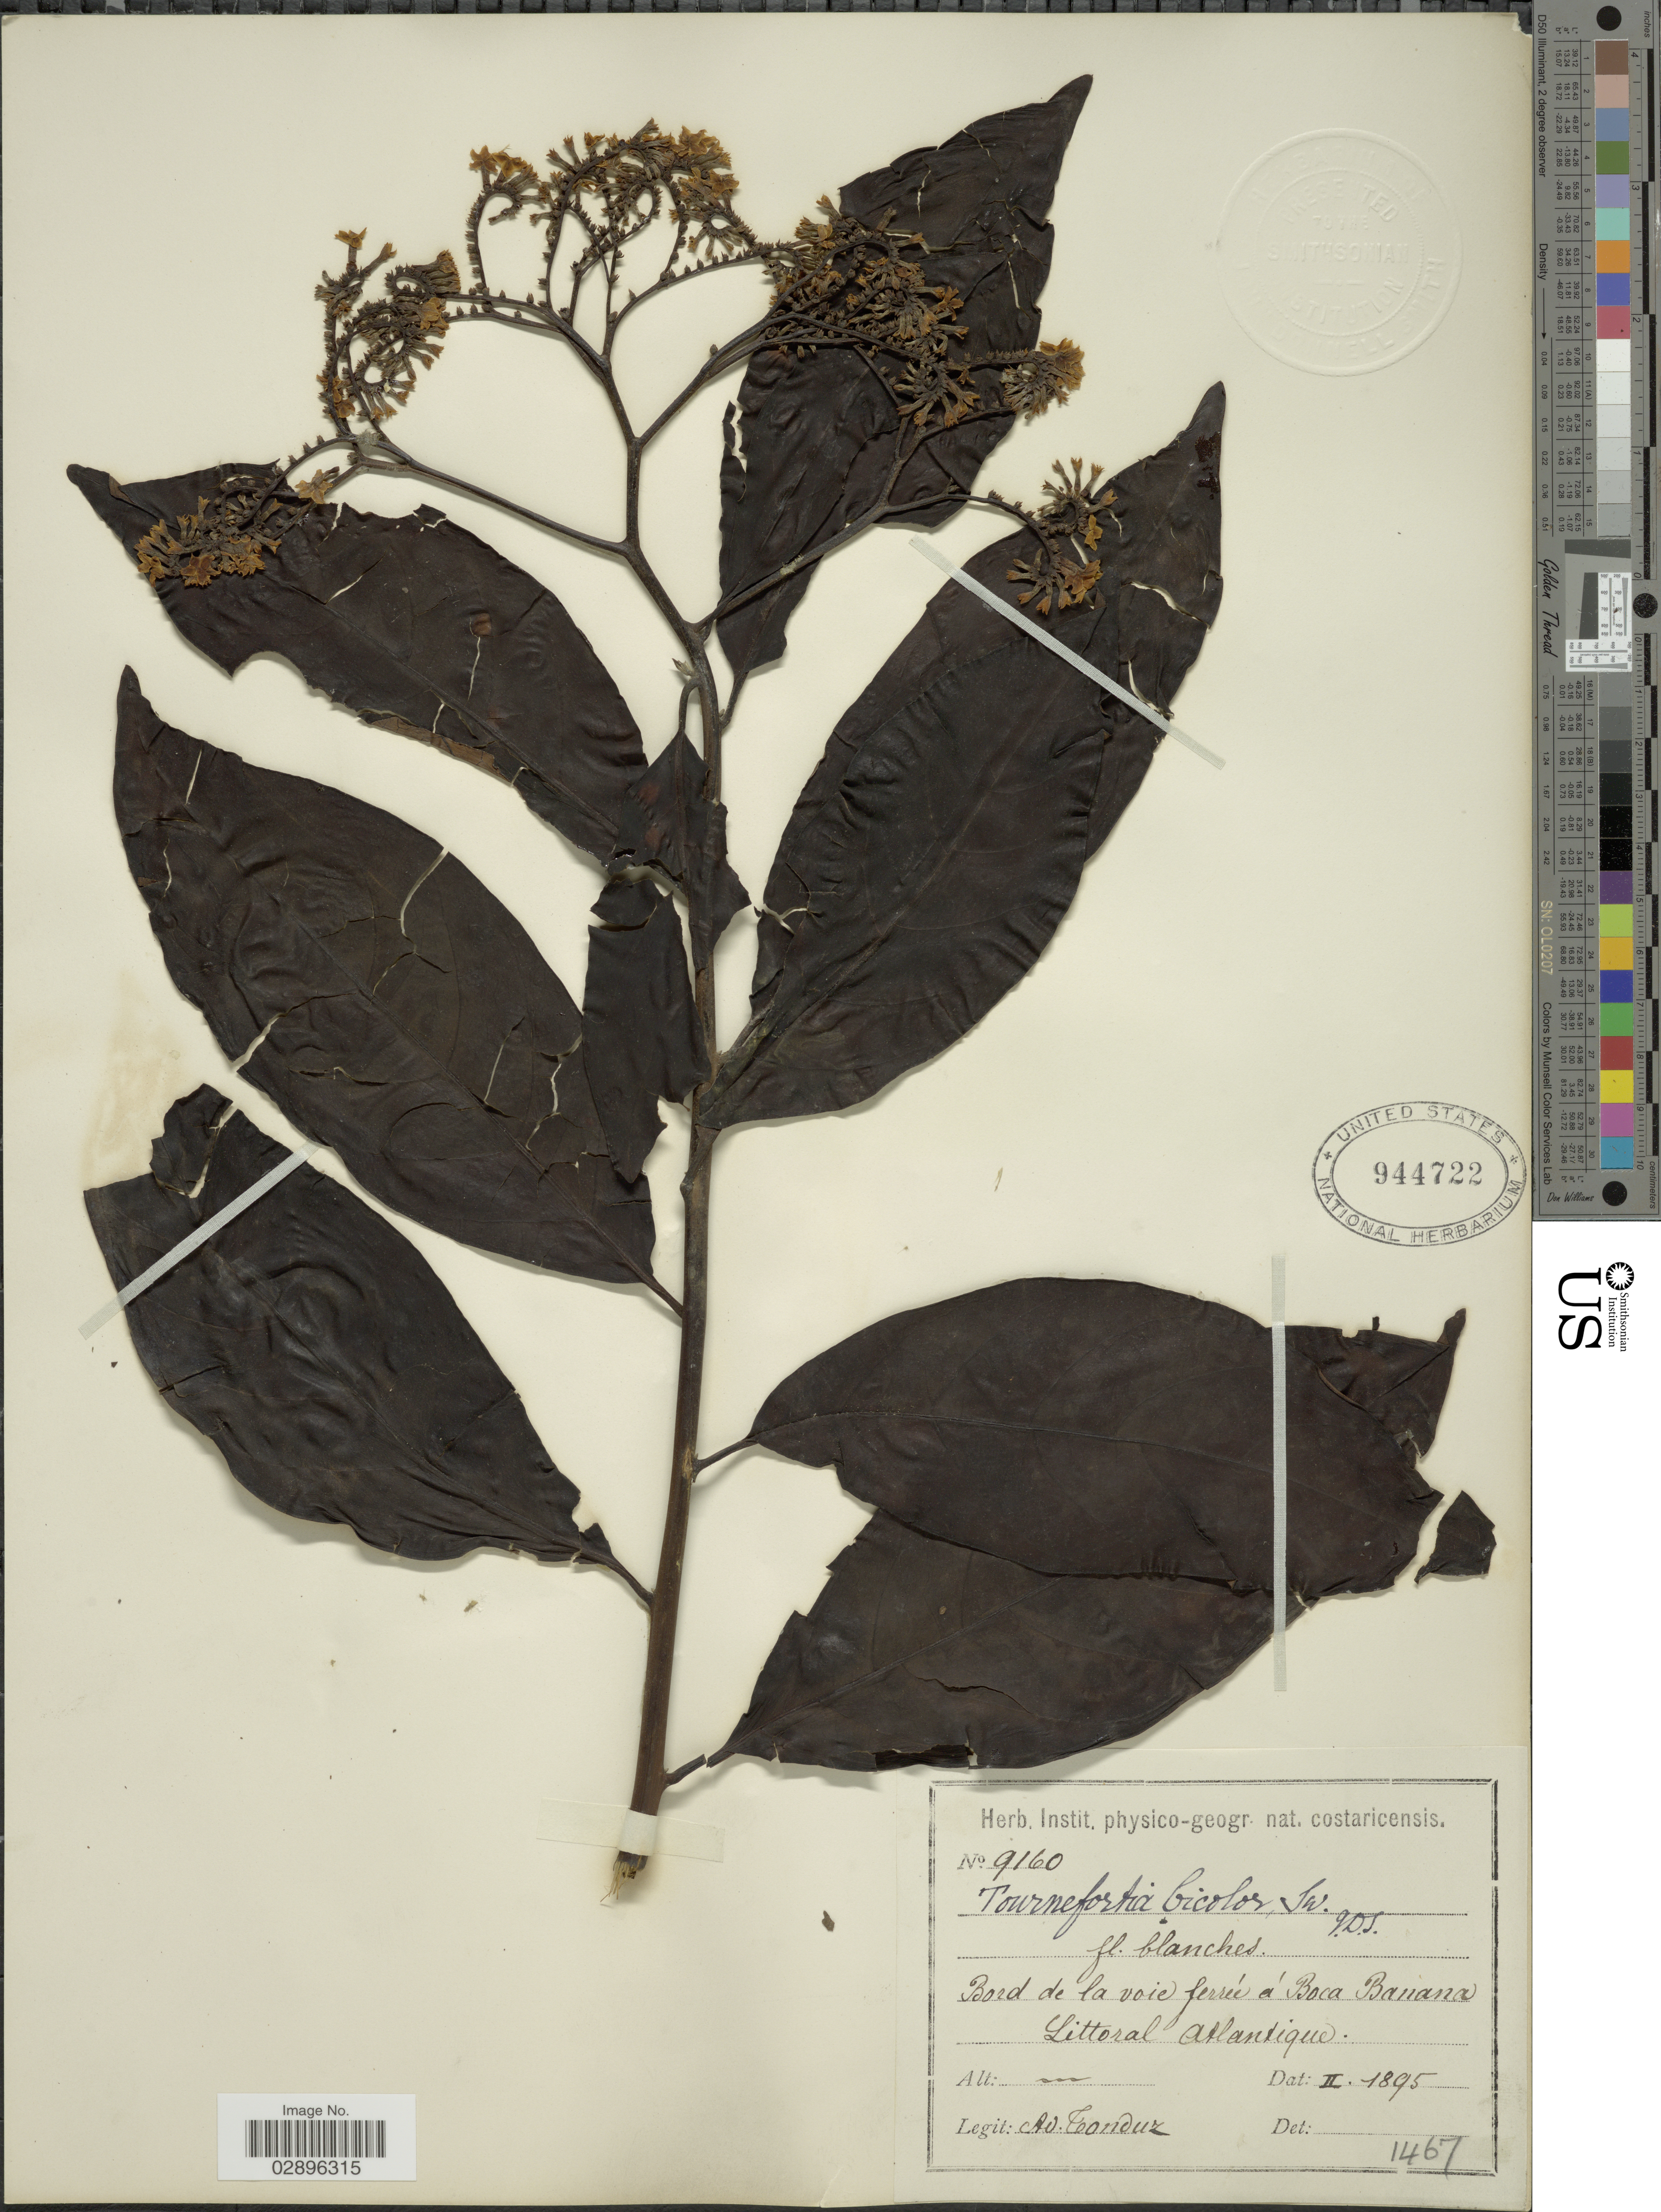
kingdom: Plantae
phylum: Tracheophyta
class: Magnoliopsida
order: Boraginales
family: Heliotropiaceae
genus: Tournefortia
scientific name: Tournefortia bicolor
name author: Sw.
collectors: A. Tonduz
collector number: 9160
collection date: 1895-02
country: Costa Rica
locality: Bord de la voie ferrèe à Boca Banana, Littoral Atlantique.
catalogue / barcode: US 944722